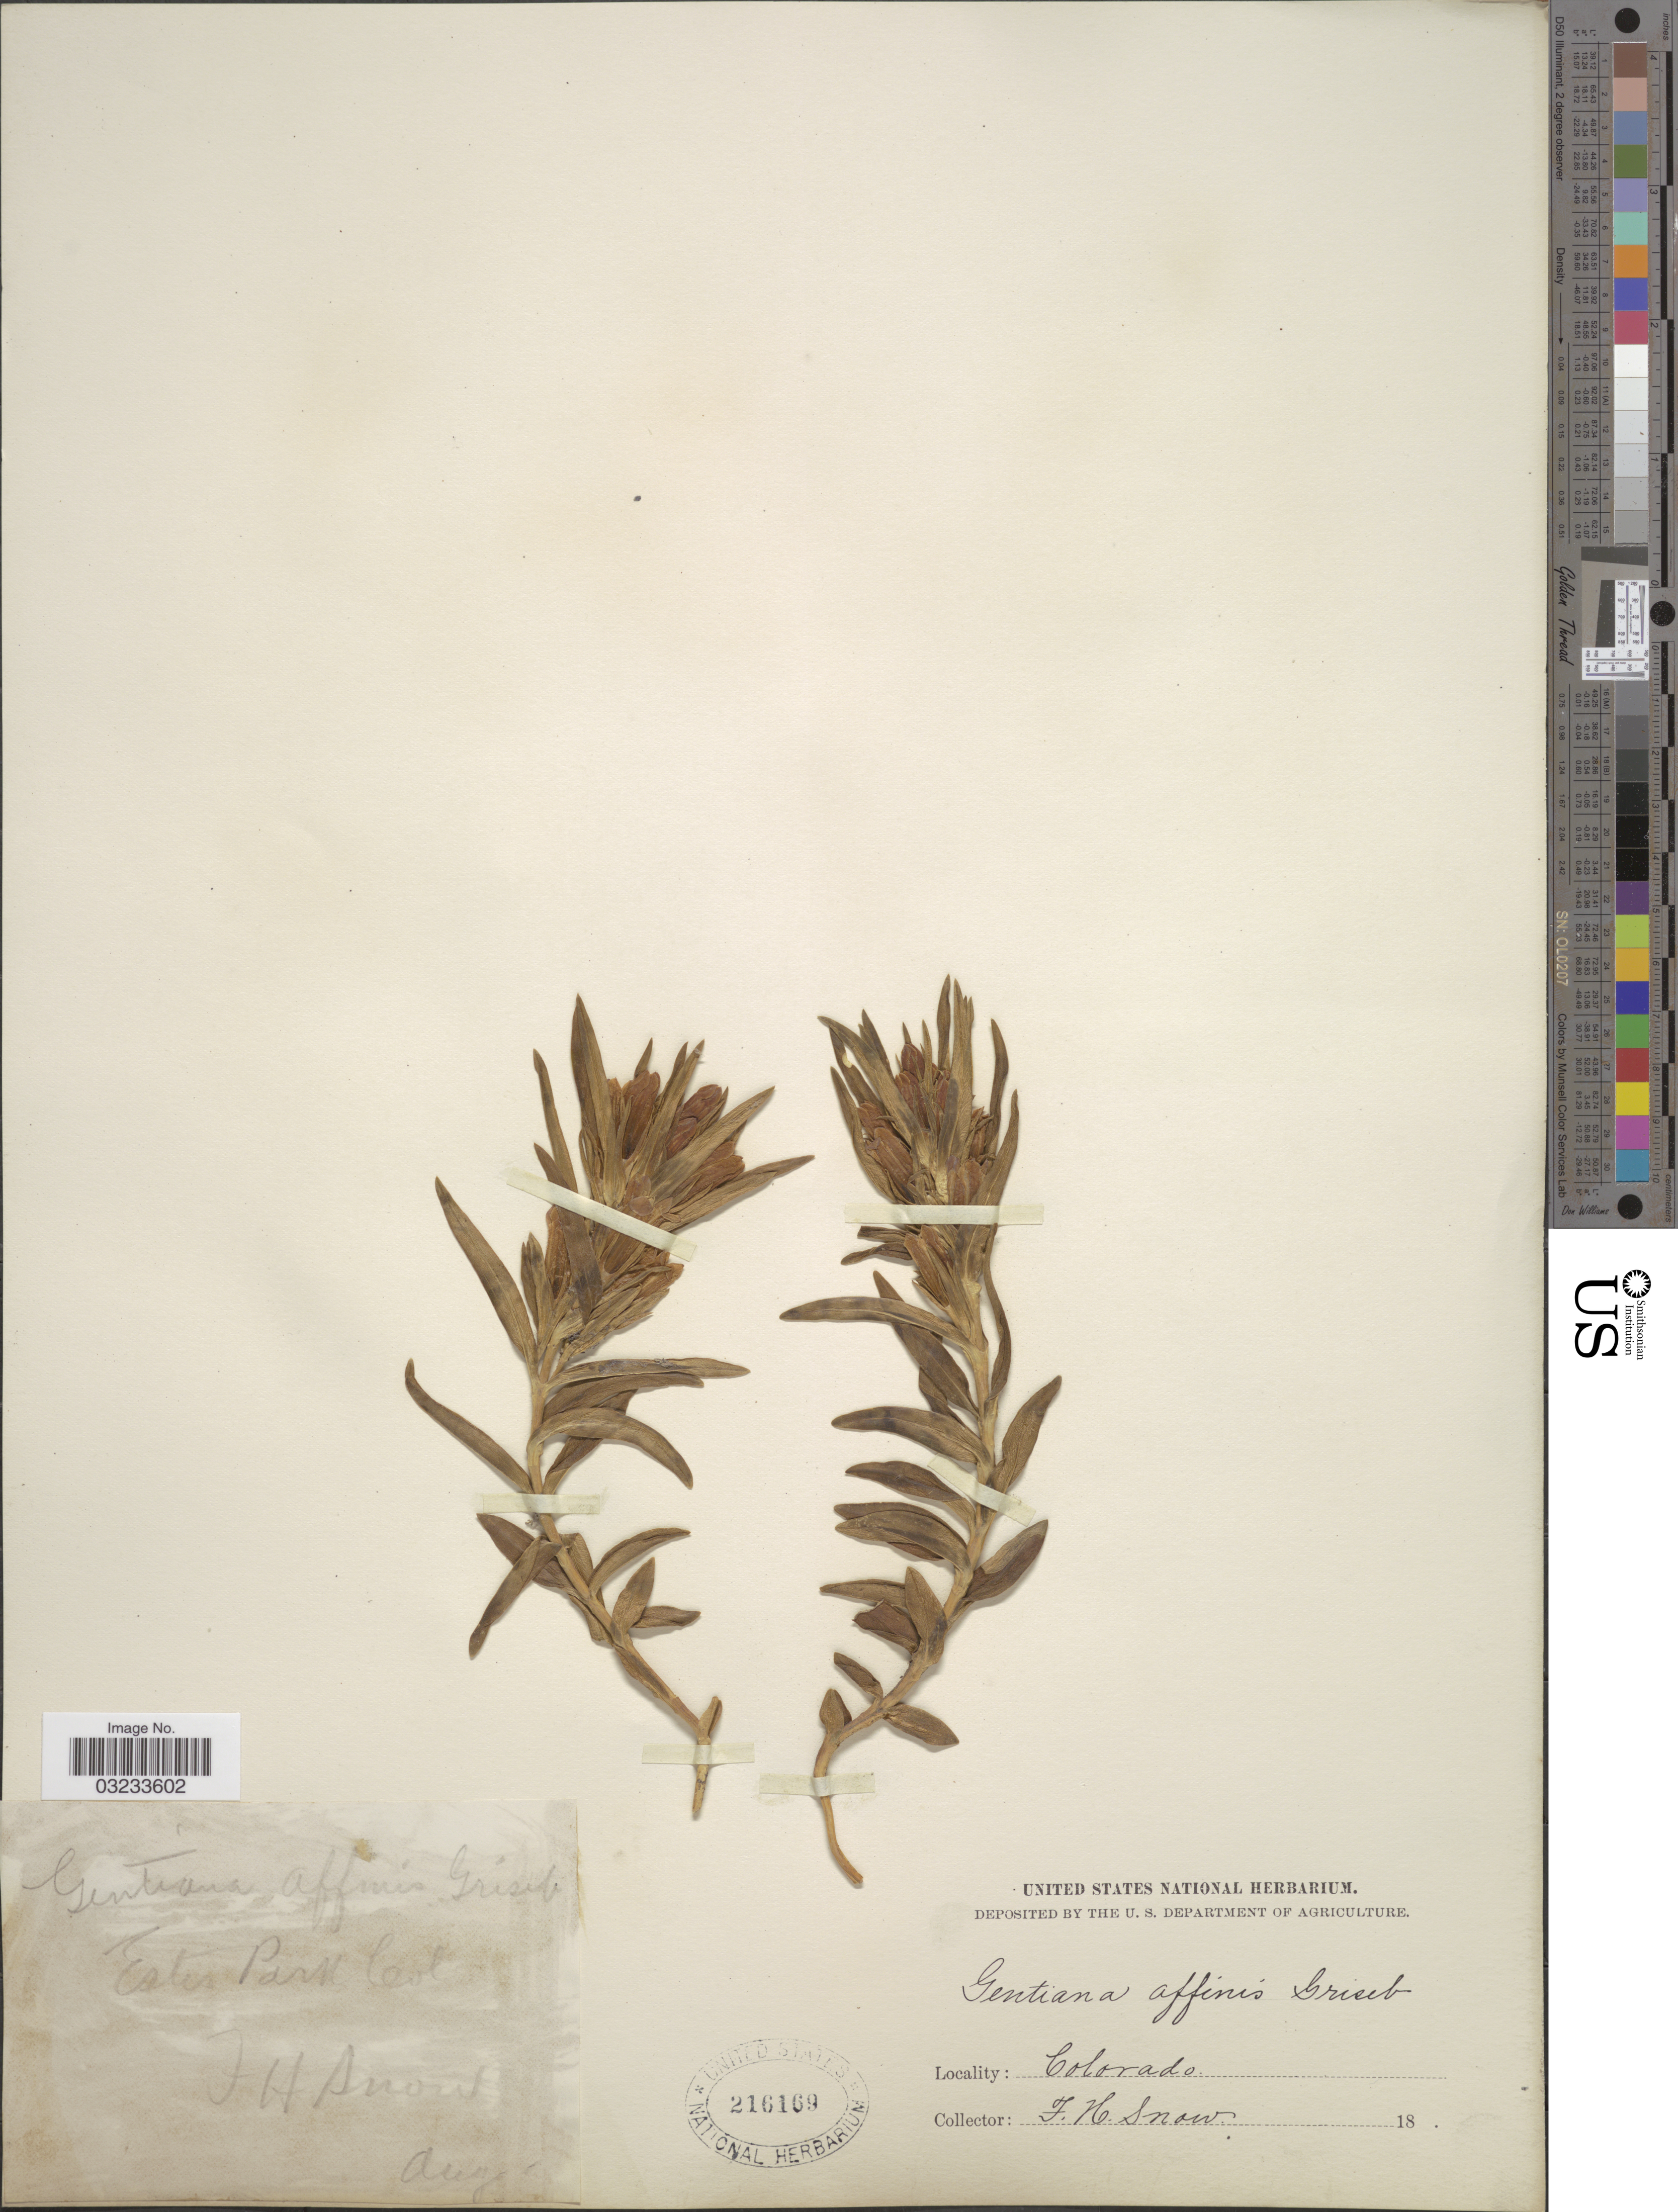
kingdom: Plantae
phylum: Tracheophyta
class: Magnoliopsida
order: Gentianales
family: Gentianaceae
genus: Gentiana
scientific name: Gentiana affinis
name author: Griseb.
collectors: J. H. Snow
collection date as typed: Aug 18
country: United States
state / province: Colorado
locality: Estes Park Col.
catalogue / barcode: US 216169